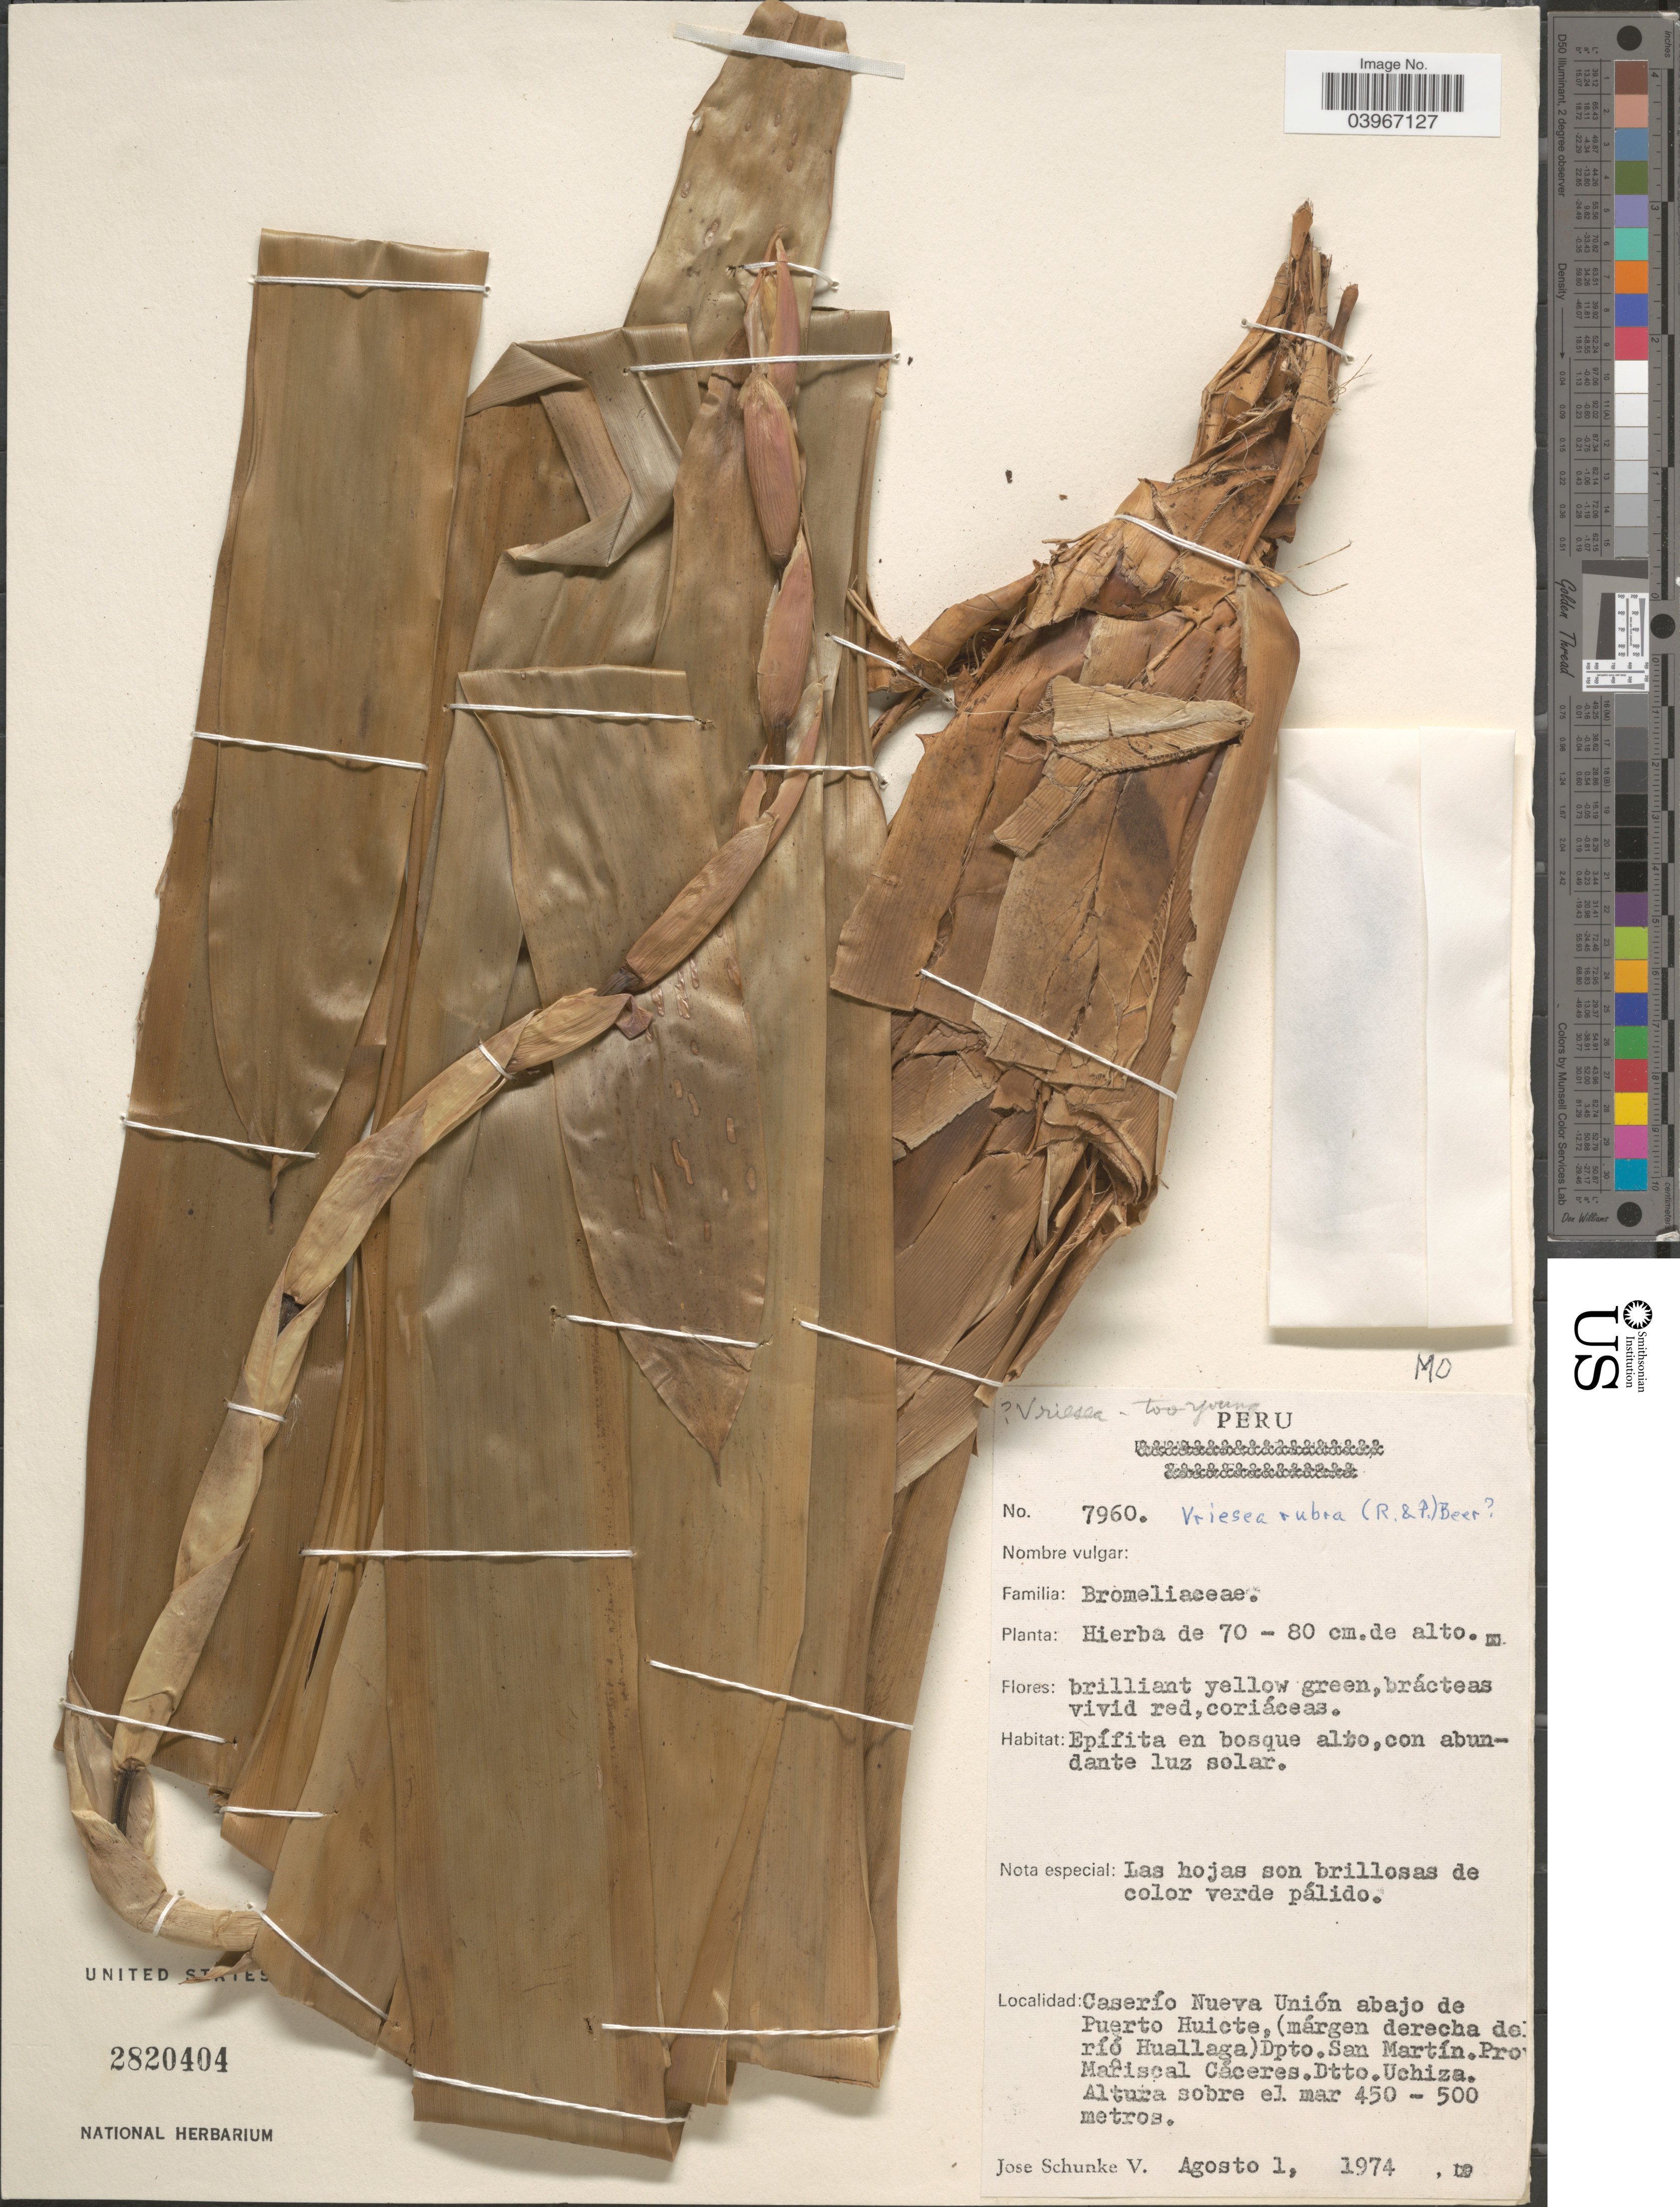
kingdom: Plantae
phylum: Tracheophyta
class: Liliopsida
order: Poales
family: Bromeliaceae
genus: Vriesea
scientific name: Vriesea rubra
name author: (Ruiz & Pav.) Beer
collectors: J. Schunke Vigo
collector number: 7960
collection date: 1974-08-01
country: Peru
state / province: San Martín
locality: Caserío Nueva Unión abajo de Puerto Huicte, (márgen derecha del río Huallaga) Dpto. San Martín. Pro Mariscal Cáceres.Dtto. Uchiza.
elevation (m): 450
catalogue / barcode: US 2820404